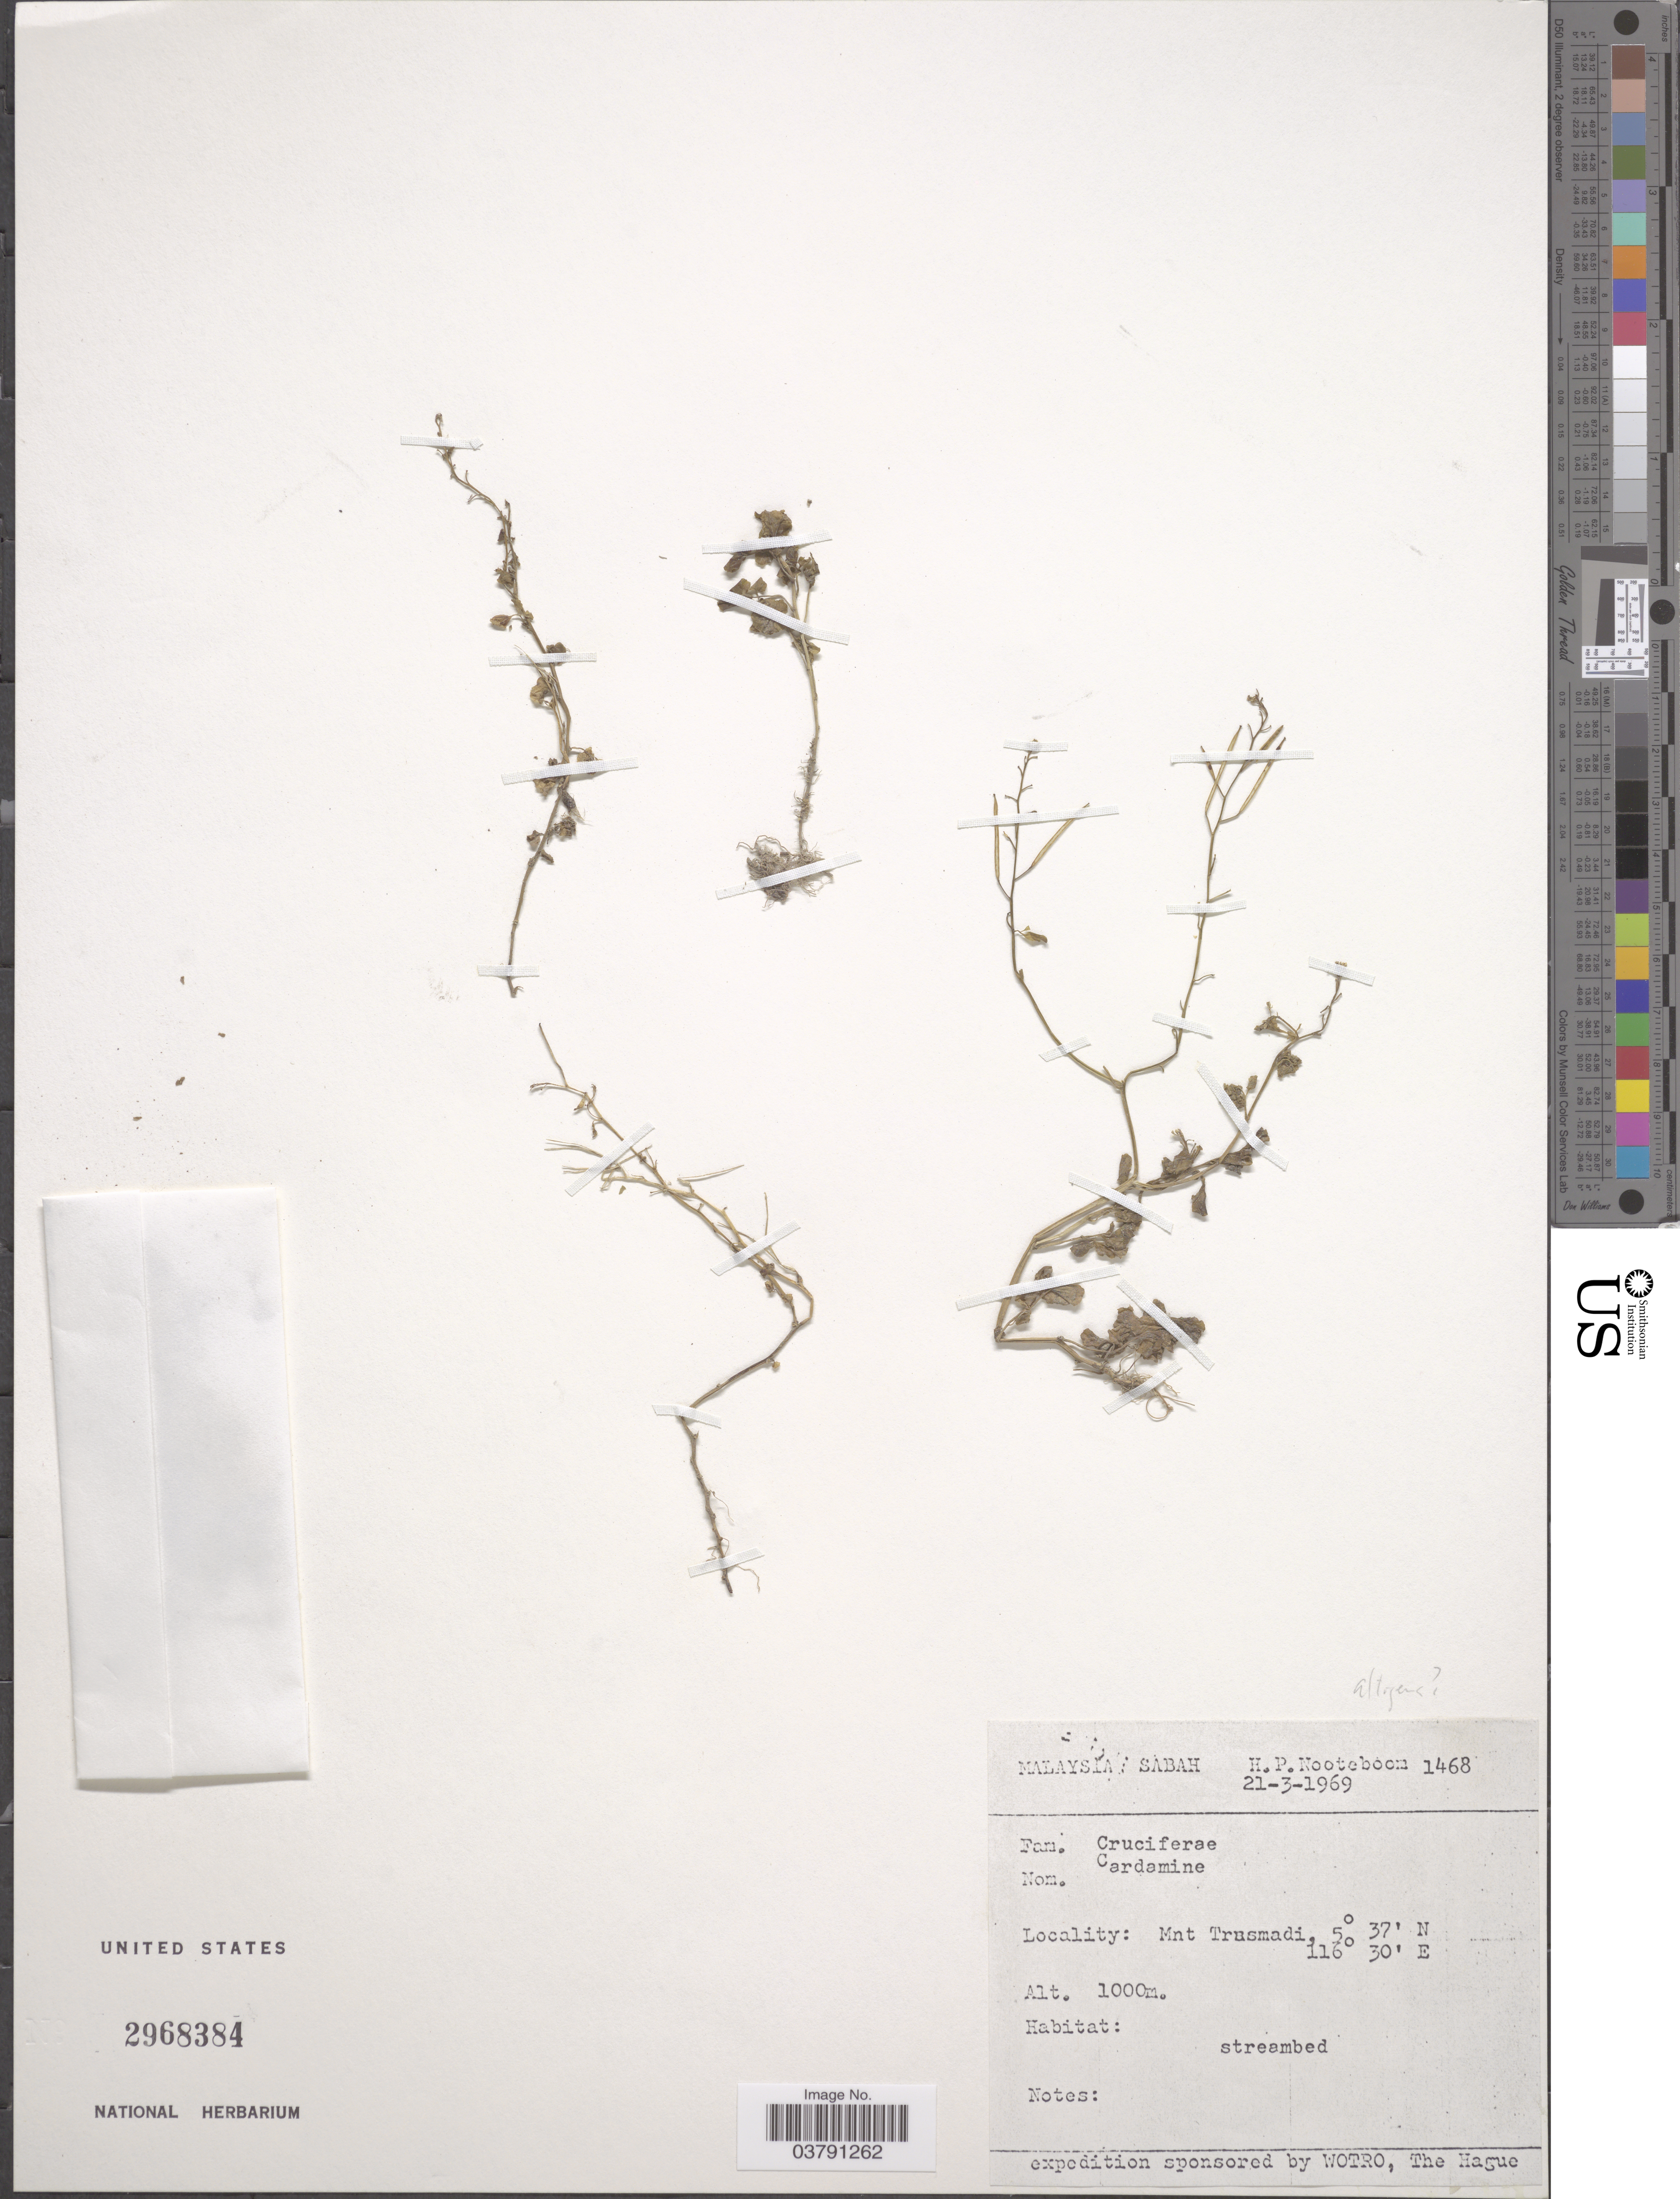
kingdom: Plantae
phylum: Tracheophyta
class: Magnoliopsida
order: Brassicales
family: Brassicaceae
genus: Cardamine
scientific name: Cardamine altigena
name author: Schltr. & O.E. Schulz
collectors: H. P. Nooteboom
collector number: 1468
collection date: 1969-03-21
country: Malaysia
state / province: Sabah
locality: Mnt. Trusmadi. Streembed.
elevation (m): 1000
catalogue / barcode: US 2968384